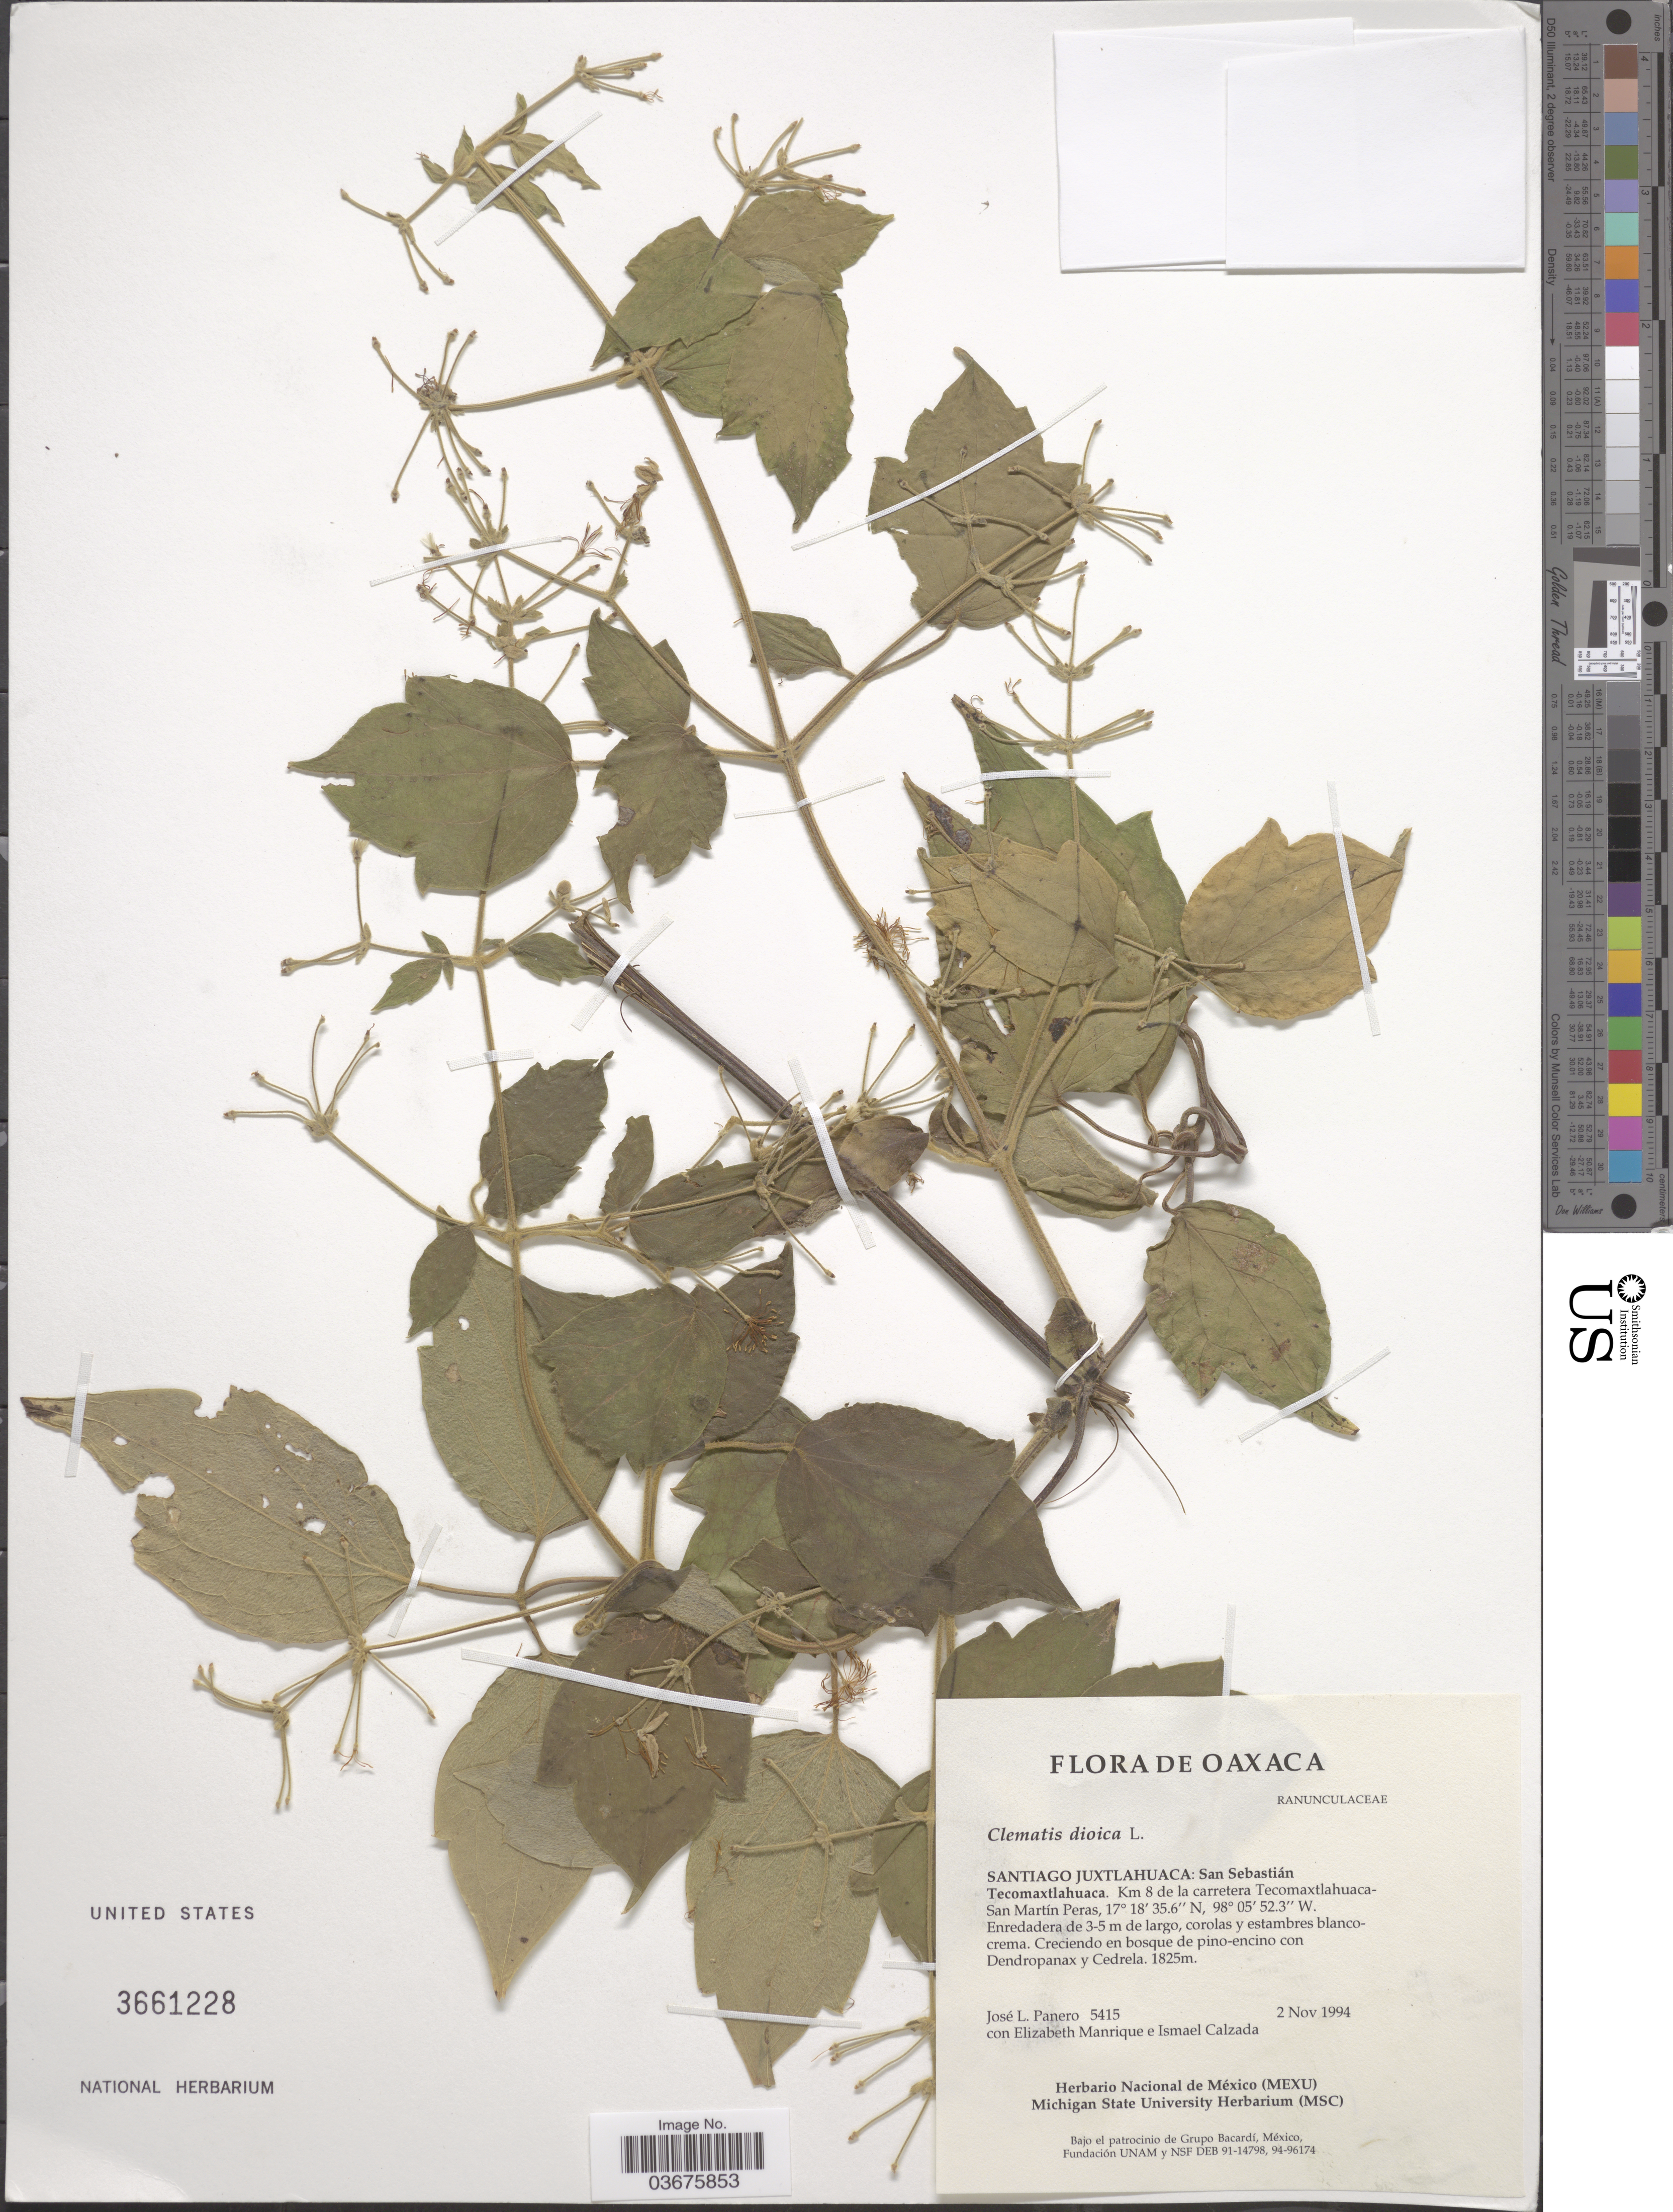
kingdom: Plantae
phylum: Tracheophyta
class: Magnoliopsida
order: Ranunculales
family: Ranunculaceae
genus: Clematis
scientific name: Clematis dioica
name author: L.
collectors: J. L. Panero, E. Manrique & I. Calzada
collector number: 5415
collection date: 1994-11-02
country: Mexico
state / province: Oaxaca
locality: Santiago Juxtlahuaca: San Sebastián. Tecomaxtlahuaca. Km 8 de la carretera Tecomaxtlahuaca-San Martín Peras.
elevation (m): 1825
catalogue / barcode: US 3661228